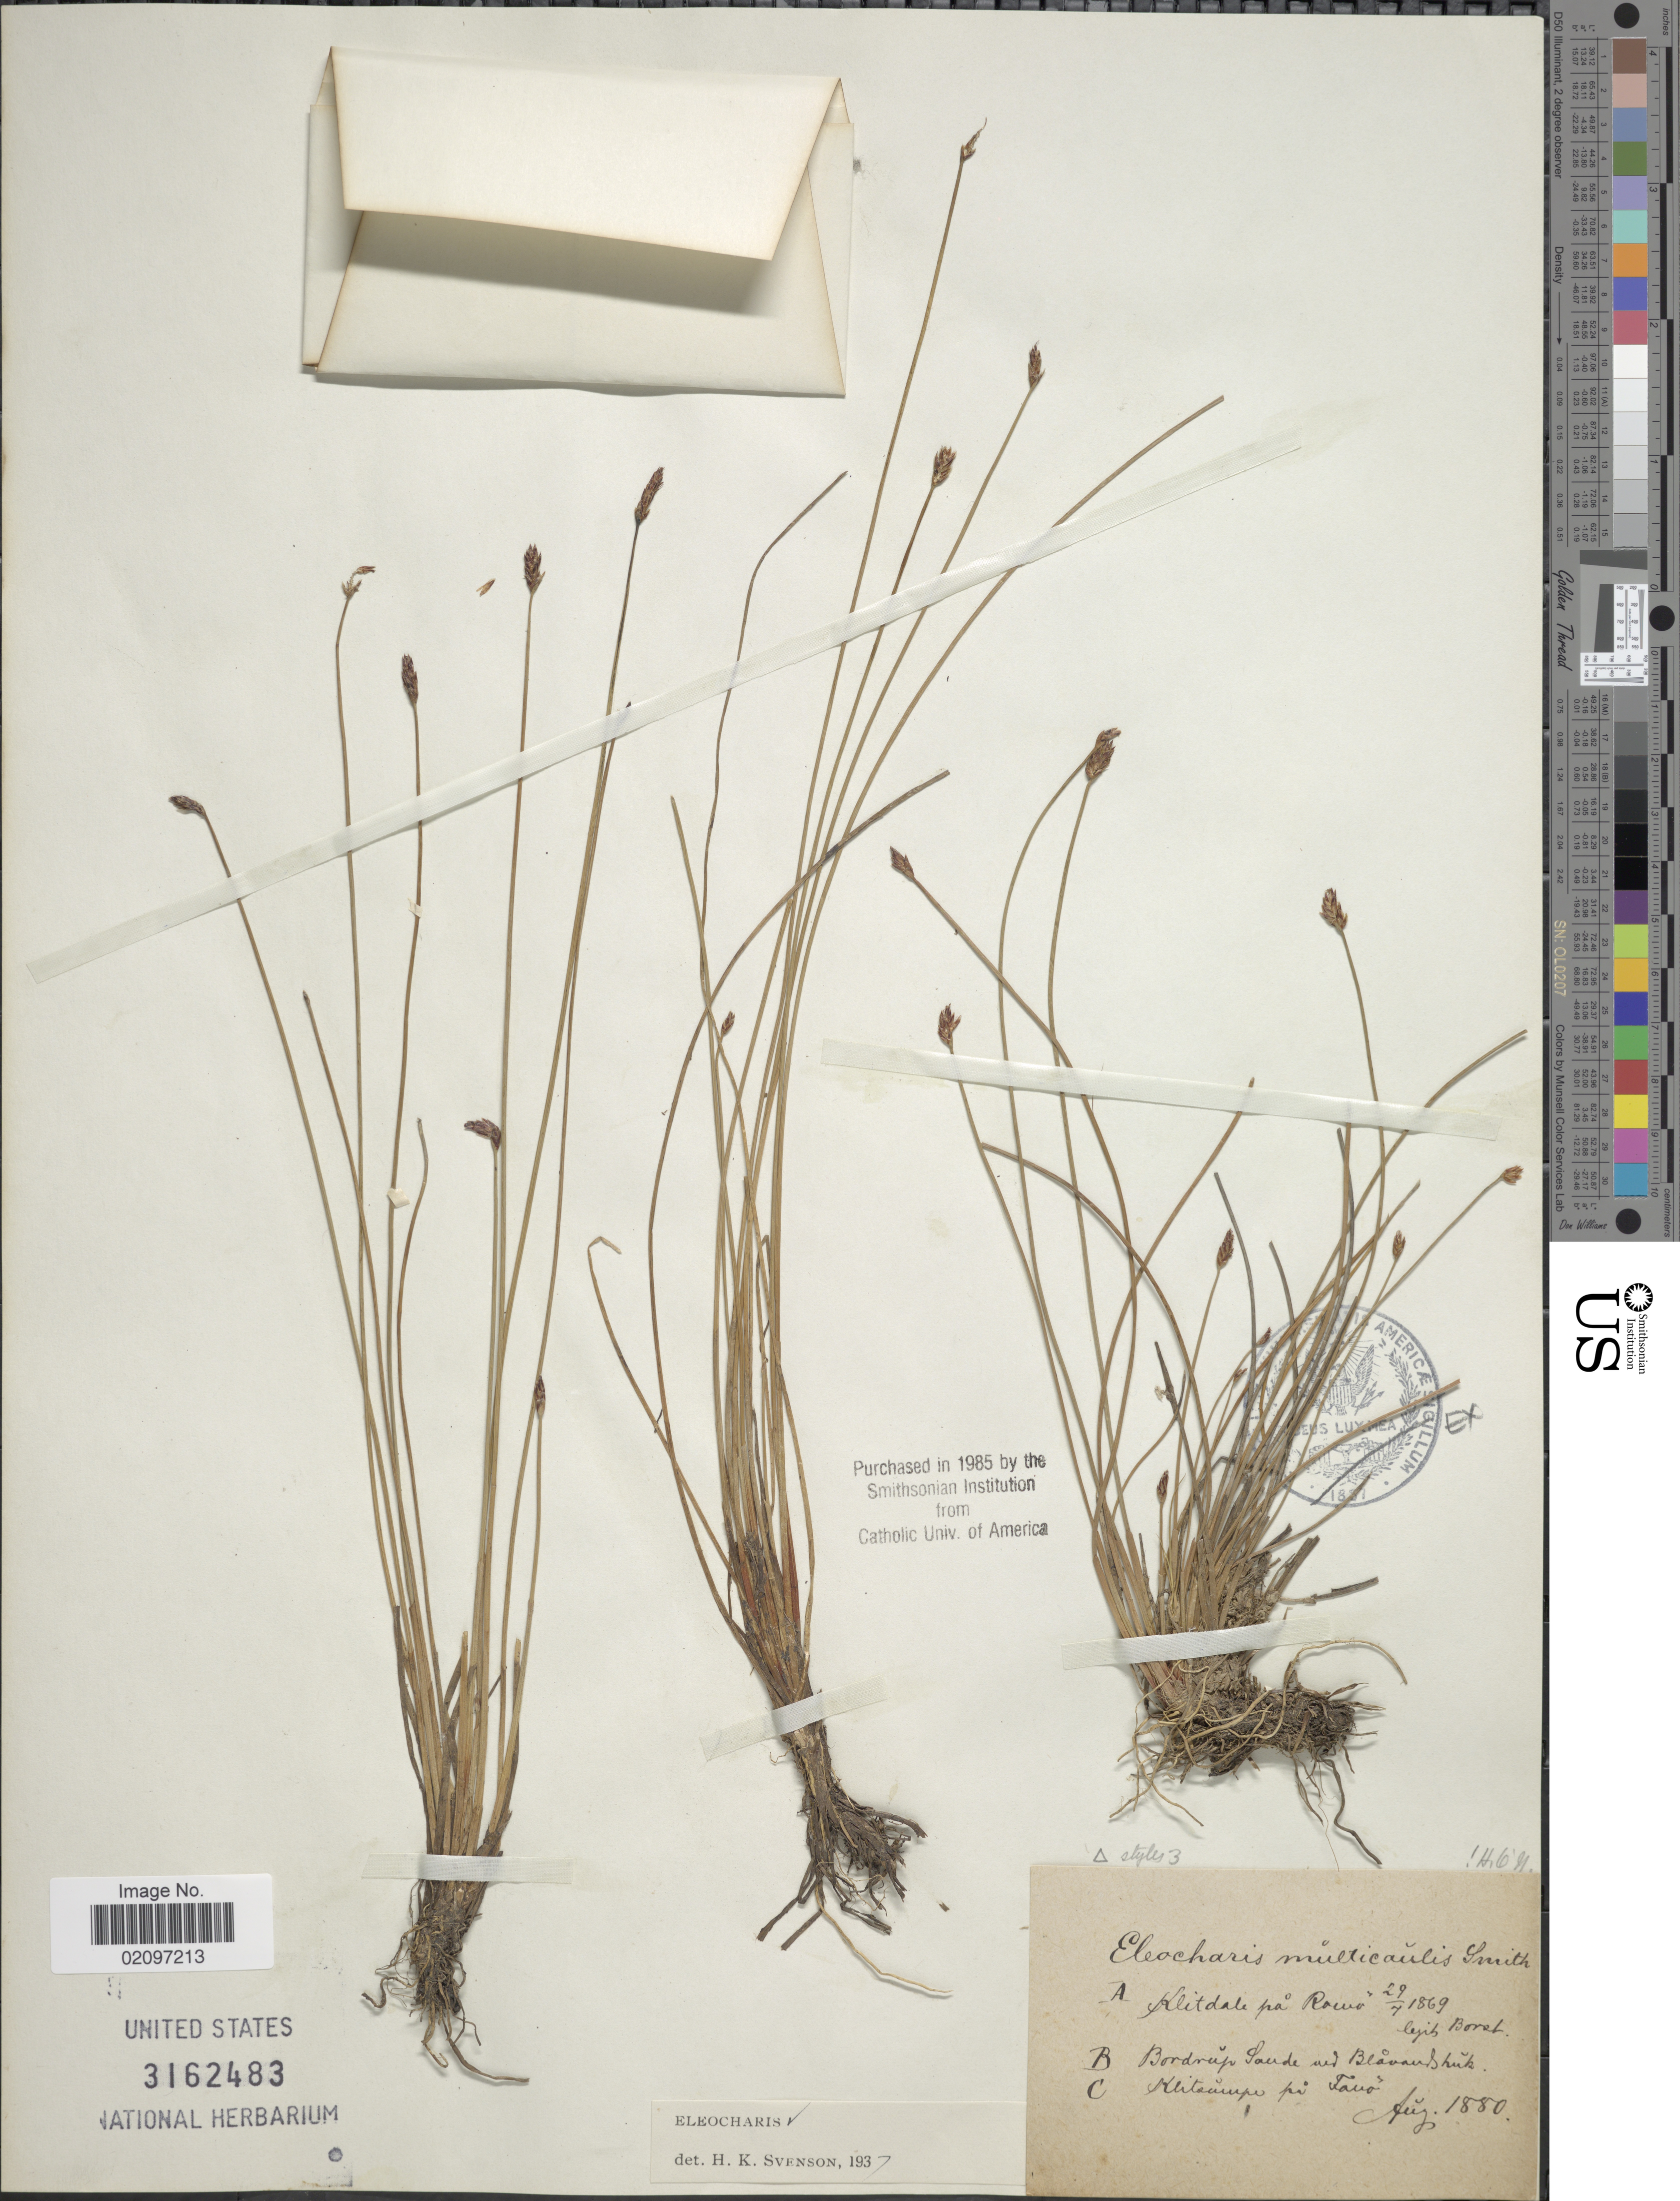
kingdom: Plantae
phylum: Tracheophyta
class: Liliopsida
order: Poales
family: Cyperaceae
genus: Eleocharis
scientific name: Eleocharis multicaulis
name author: (Sm.) Desv.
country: Denmark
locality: Bordrup Sande ved Blåvands Huk.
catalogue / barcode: US 3162483-2